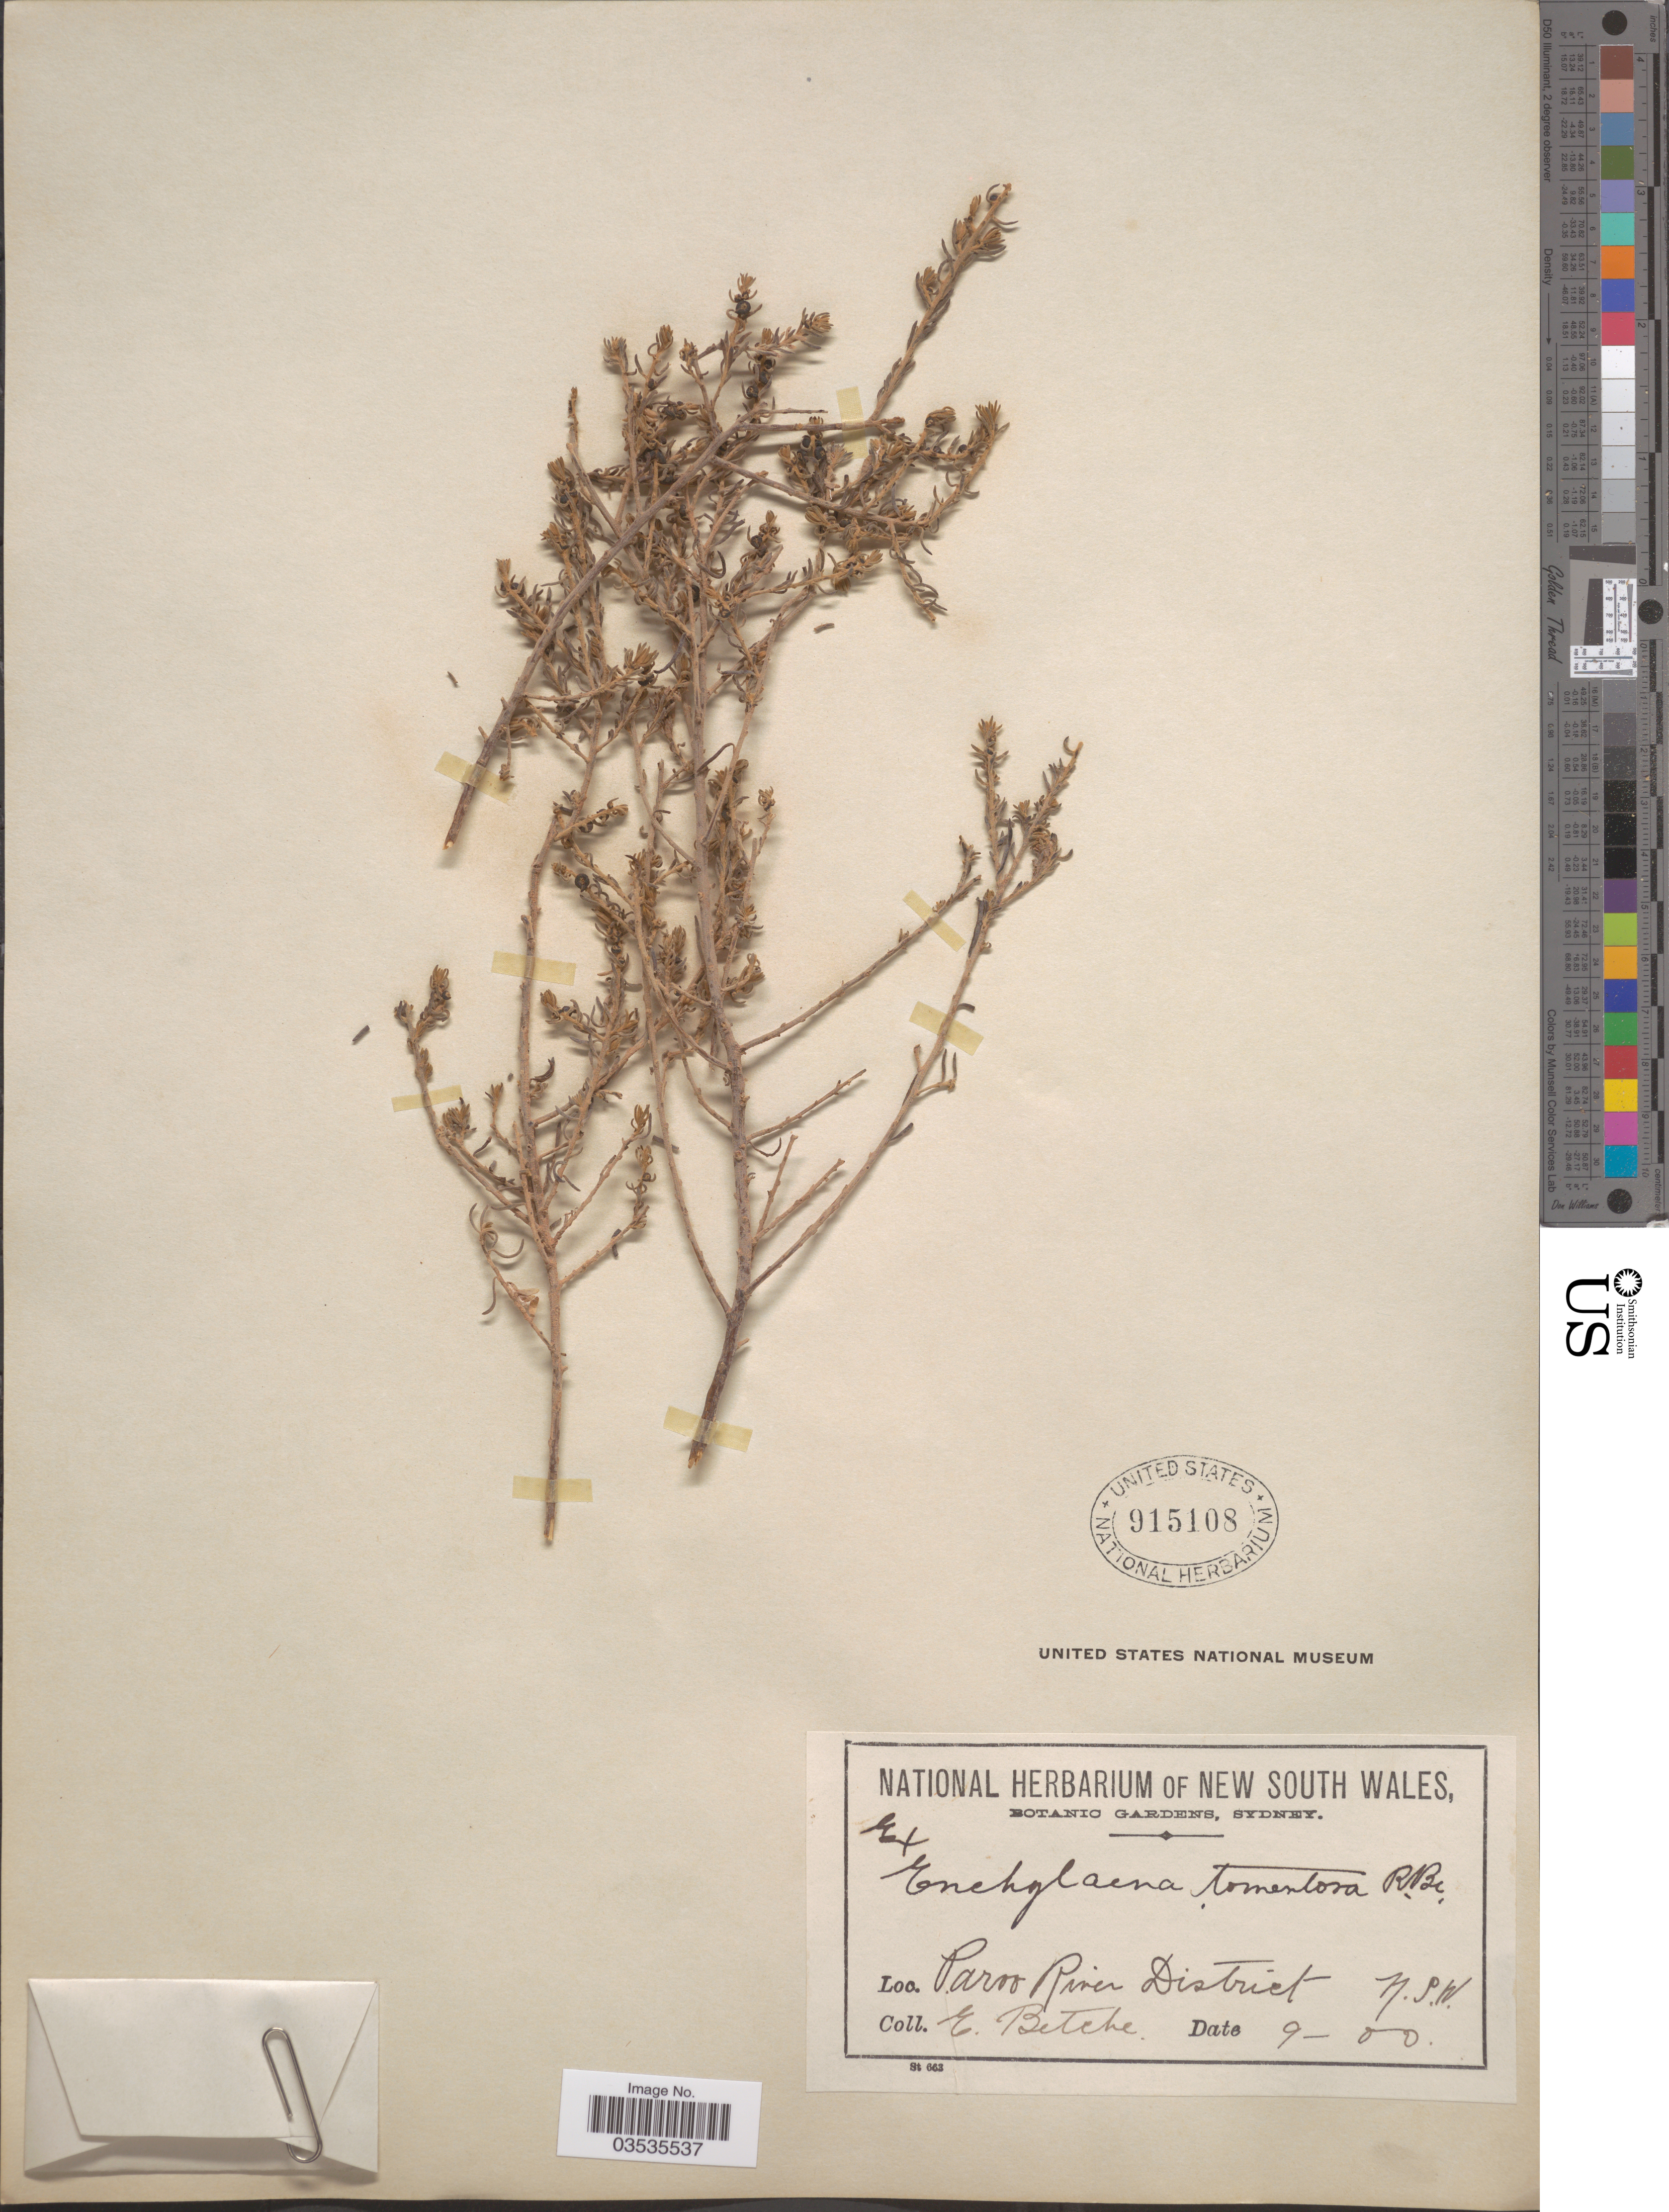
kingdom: Plantae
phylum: Tracheophyta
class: Magnoliopsida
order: Caryophyllales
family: Amaranthaceae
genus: Enchylaena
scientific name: Enchylaena tomentosa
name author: R. Br.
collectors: E. Betche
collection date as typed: Transcribed d/m/y: /9/0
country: Australia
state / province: New South Wales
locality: Paroo River District.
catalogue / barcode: US 915108